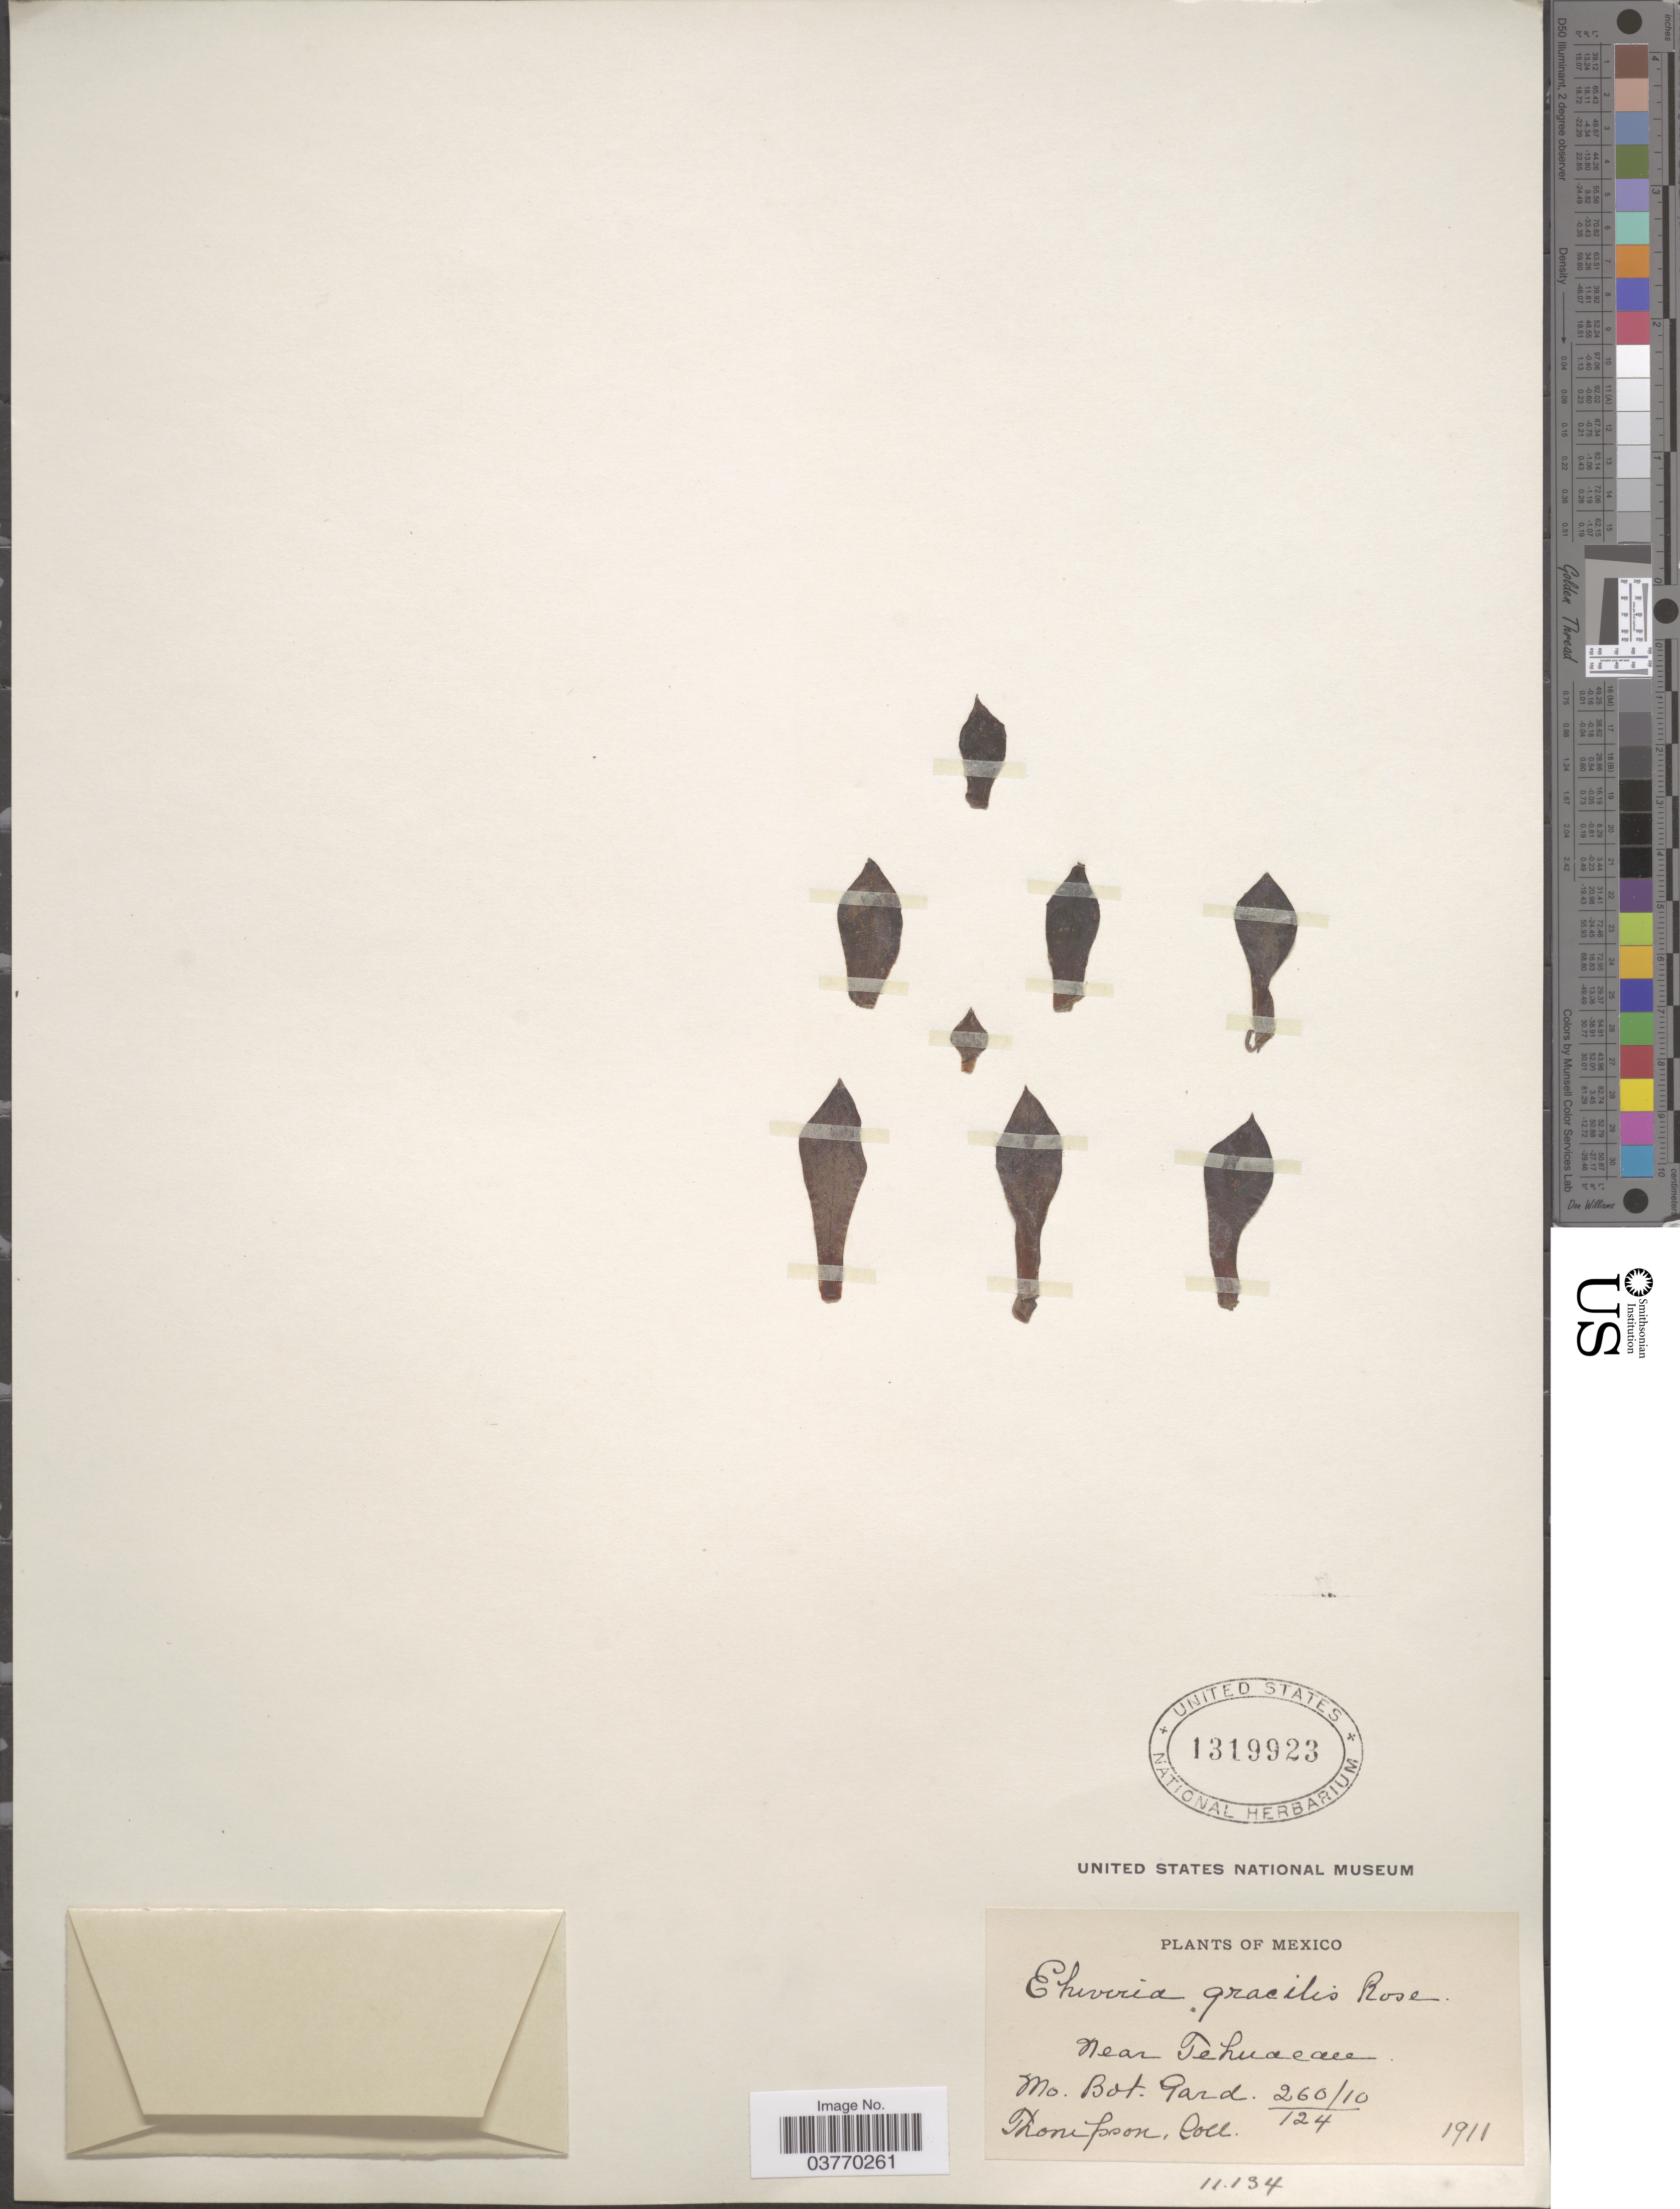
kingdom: Plantae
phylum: Tracheophyta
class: Magnoliopsida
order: Saxifragales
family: Crassulaceae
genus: Echeveria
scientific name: Echeveria gracilis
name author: Rose ex E. Walther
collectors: Thompson, --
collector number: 260/10/124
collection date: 1911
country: Mexico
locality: Near Tehuacan. Mo. Bot. Gard.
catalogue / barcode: US 1319923